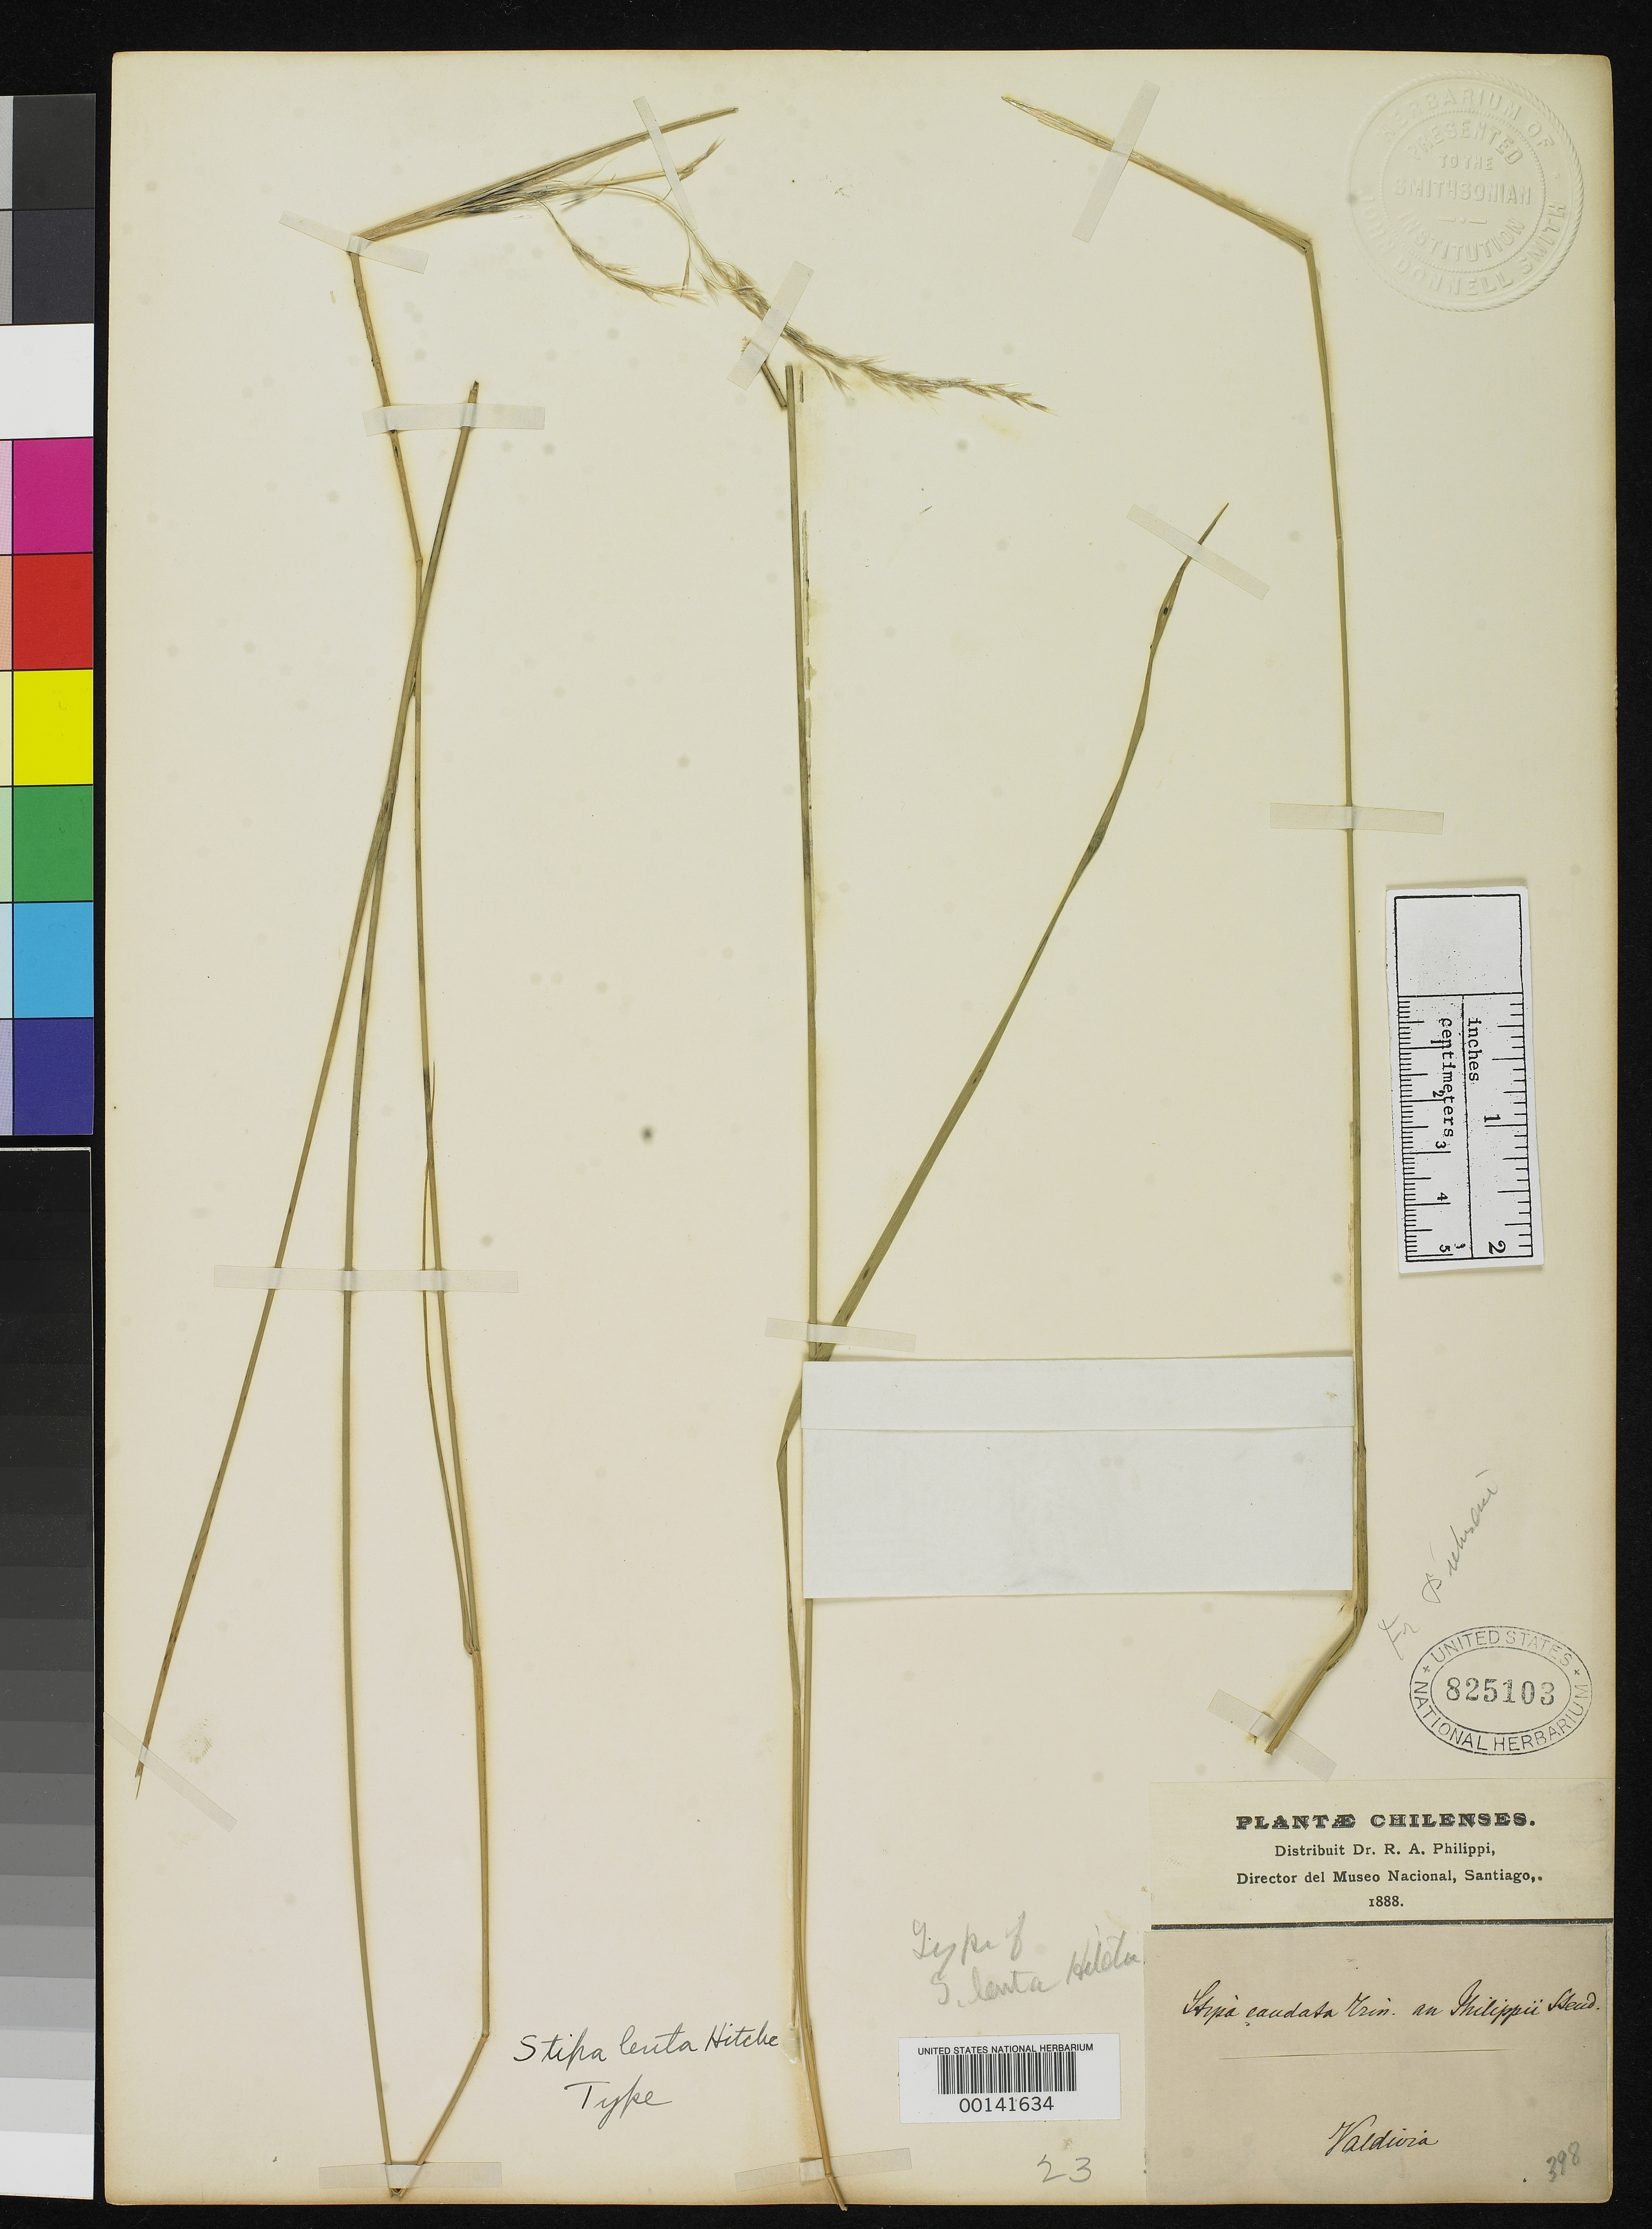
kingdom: Plantae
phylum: Tracheophyta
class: Liliopsida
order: Poales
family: Poaceae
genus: Stipa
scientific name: Stipa lenta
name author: Hitchc.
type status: Holotype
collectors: R. A. Philippi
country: Chile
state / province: Los Ríos (XIV)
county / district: Valdivia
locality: Valdivia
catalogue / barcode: US 825103